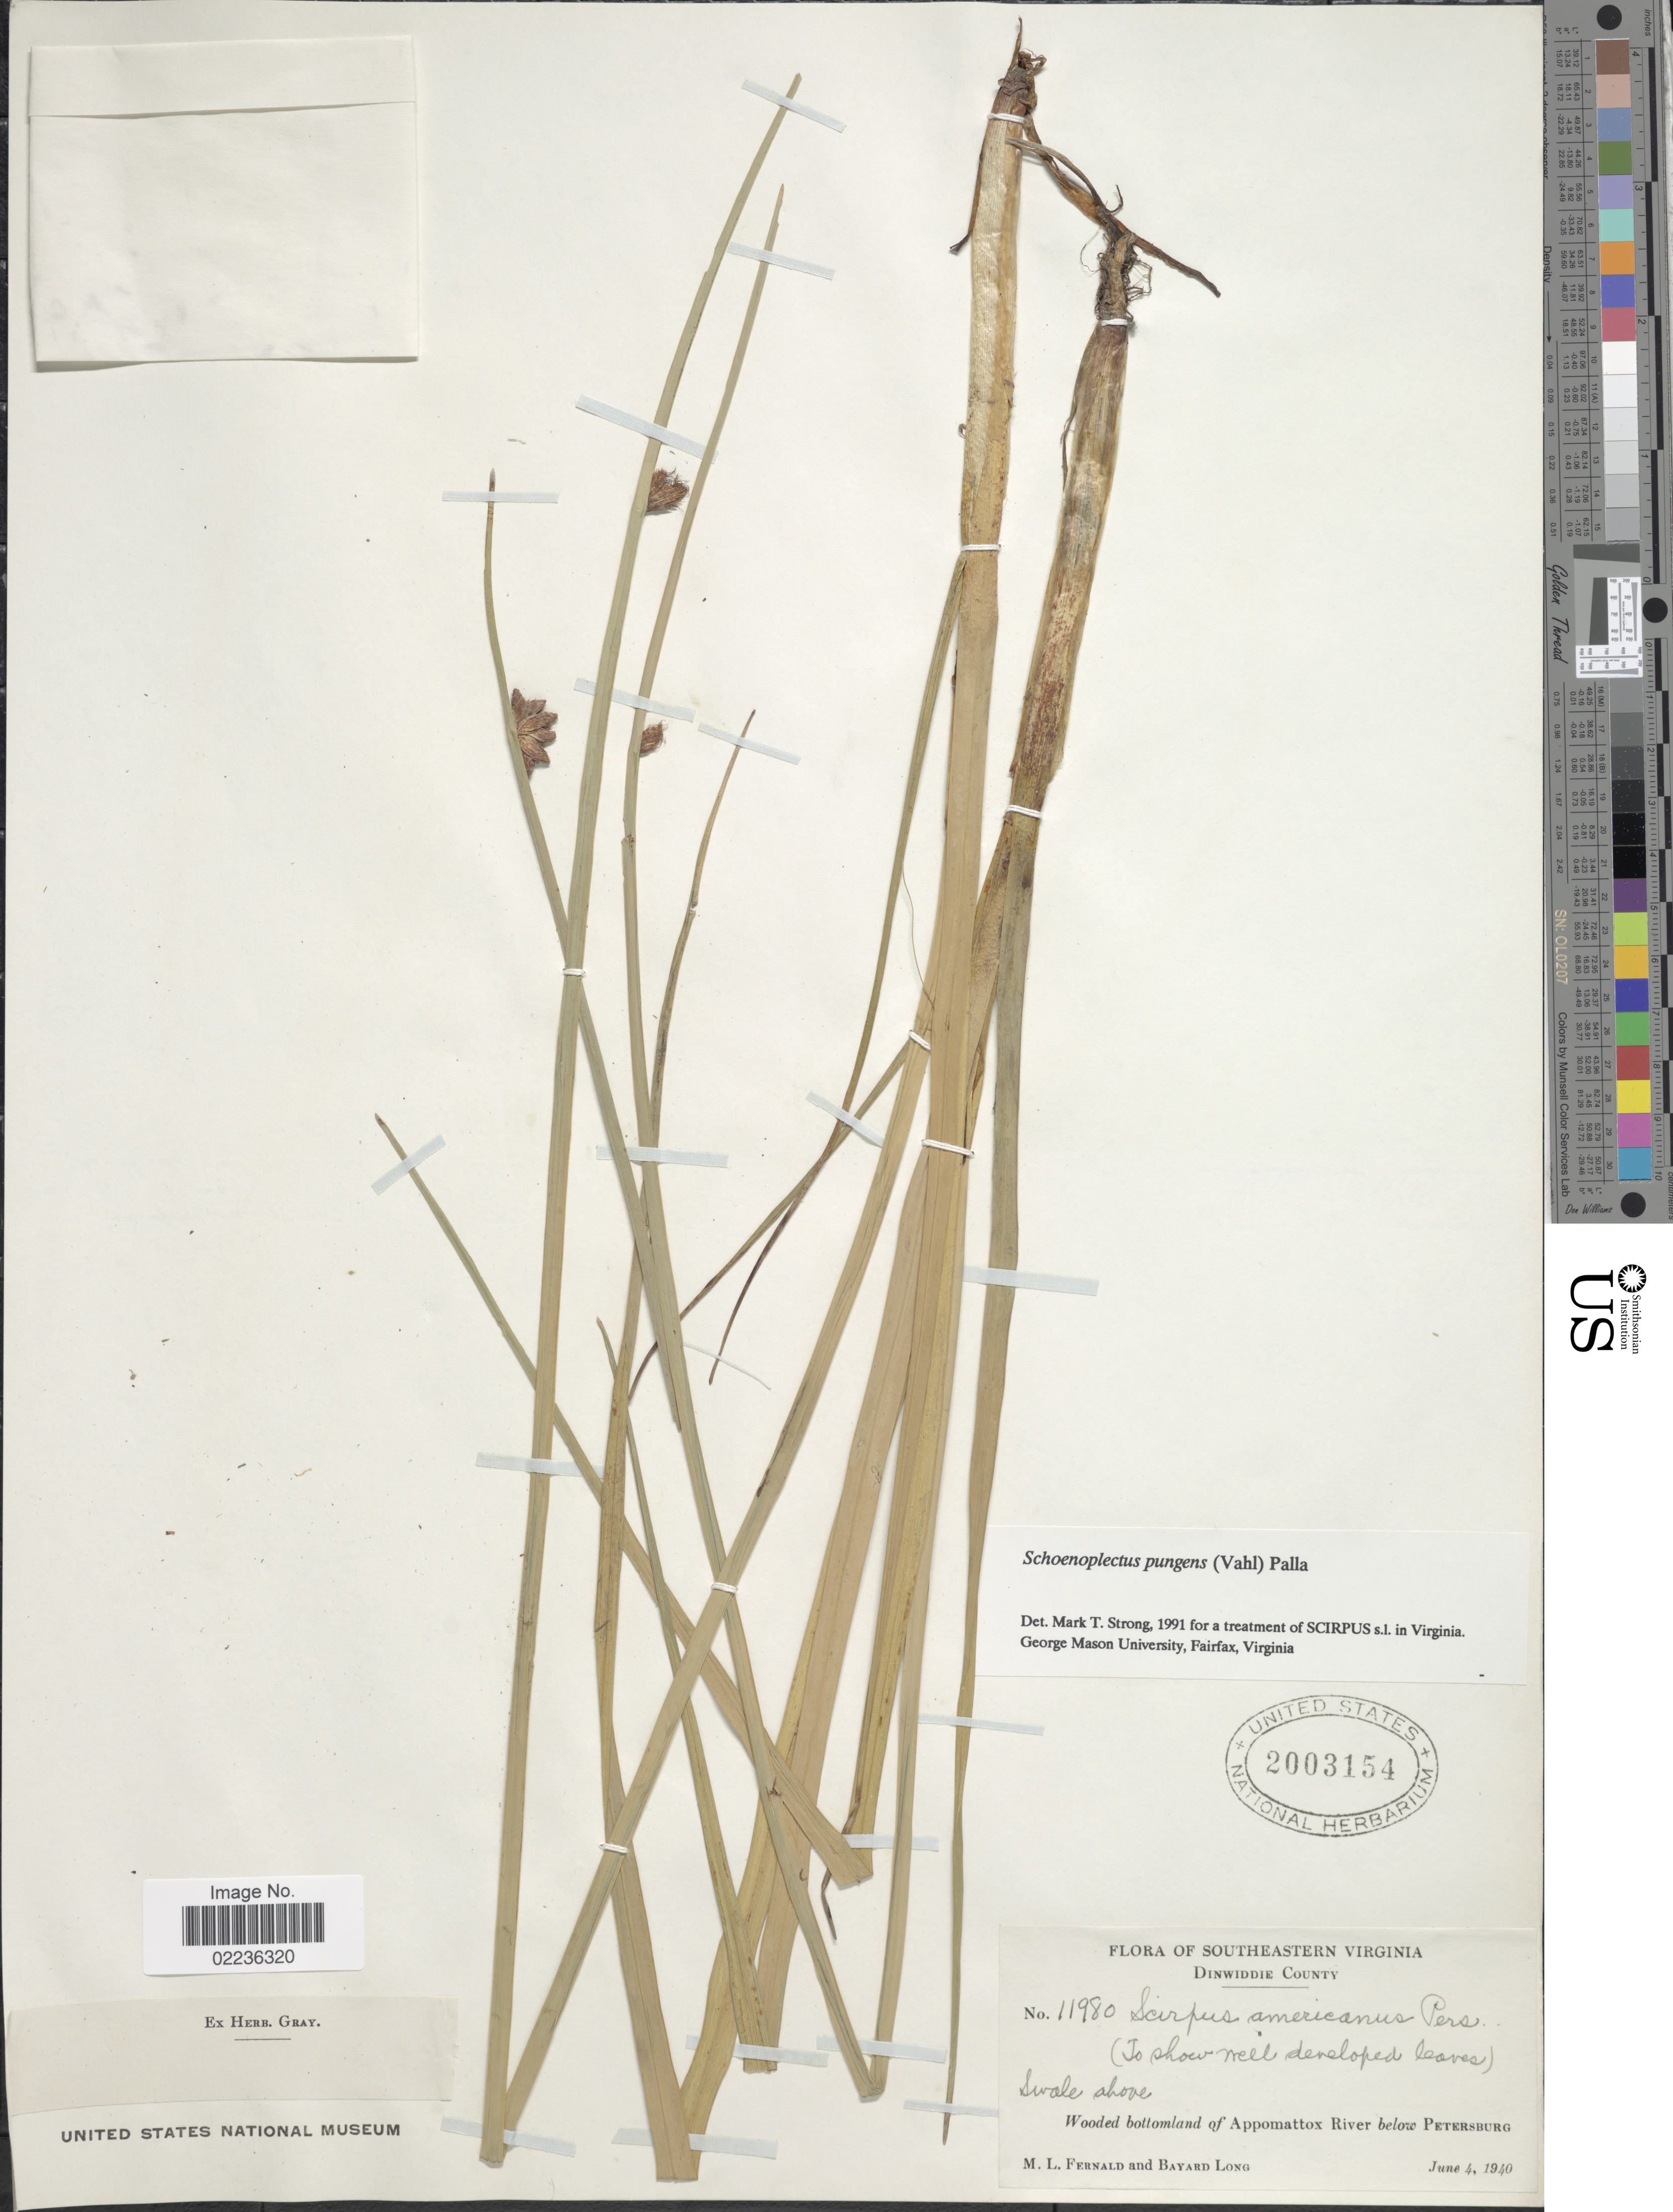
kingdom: Plantae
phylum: Tracheophyta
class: Liliopsida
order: Poales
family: Cyperaceae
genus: Schoenoplectus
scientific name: Schoenoplectus pungens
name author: (Vahl) Palla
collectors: M. L. Fernald & B. Long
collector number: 11980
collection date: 1940-06-04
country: United States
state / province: Virginia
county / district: Dinwiddie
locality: Southeastern Virginia. Dinwiddie County. Swale above. Wooded bottomland of Appomattox River below Petersburg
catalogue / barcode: US 2003154